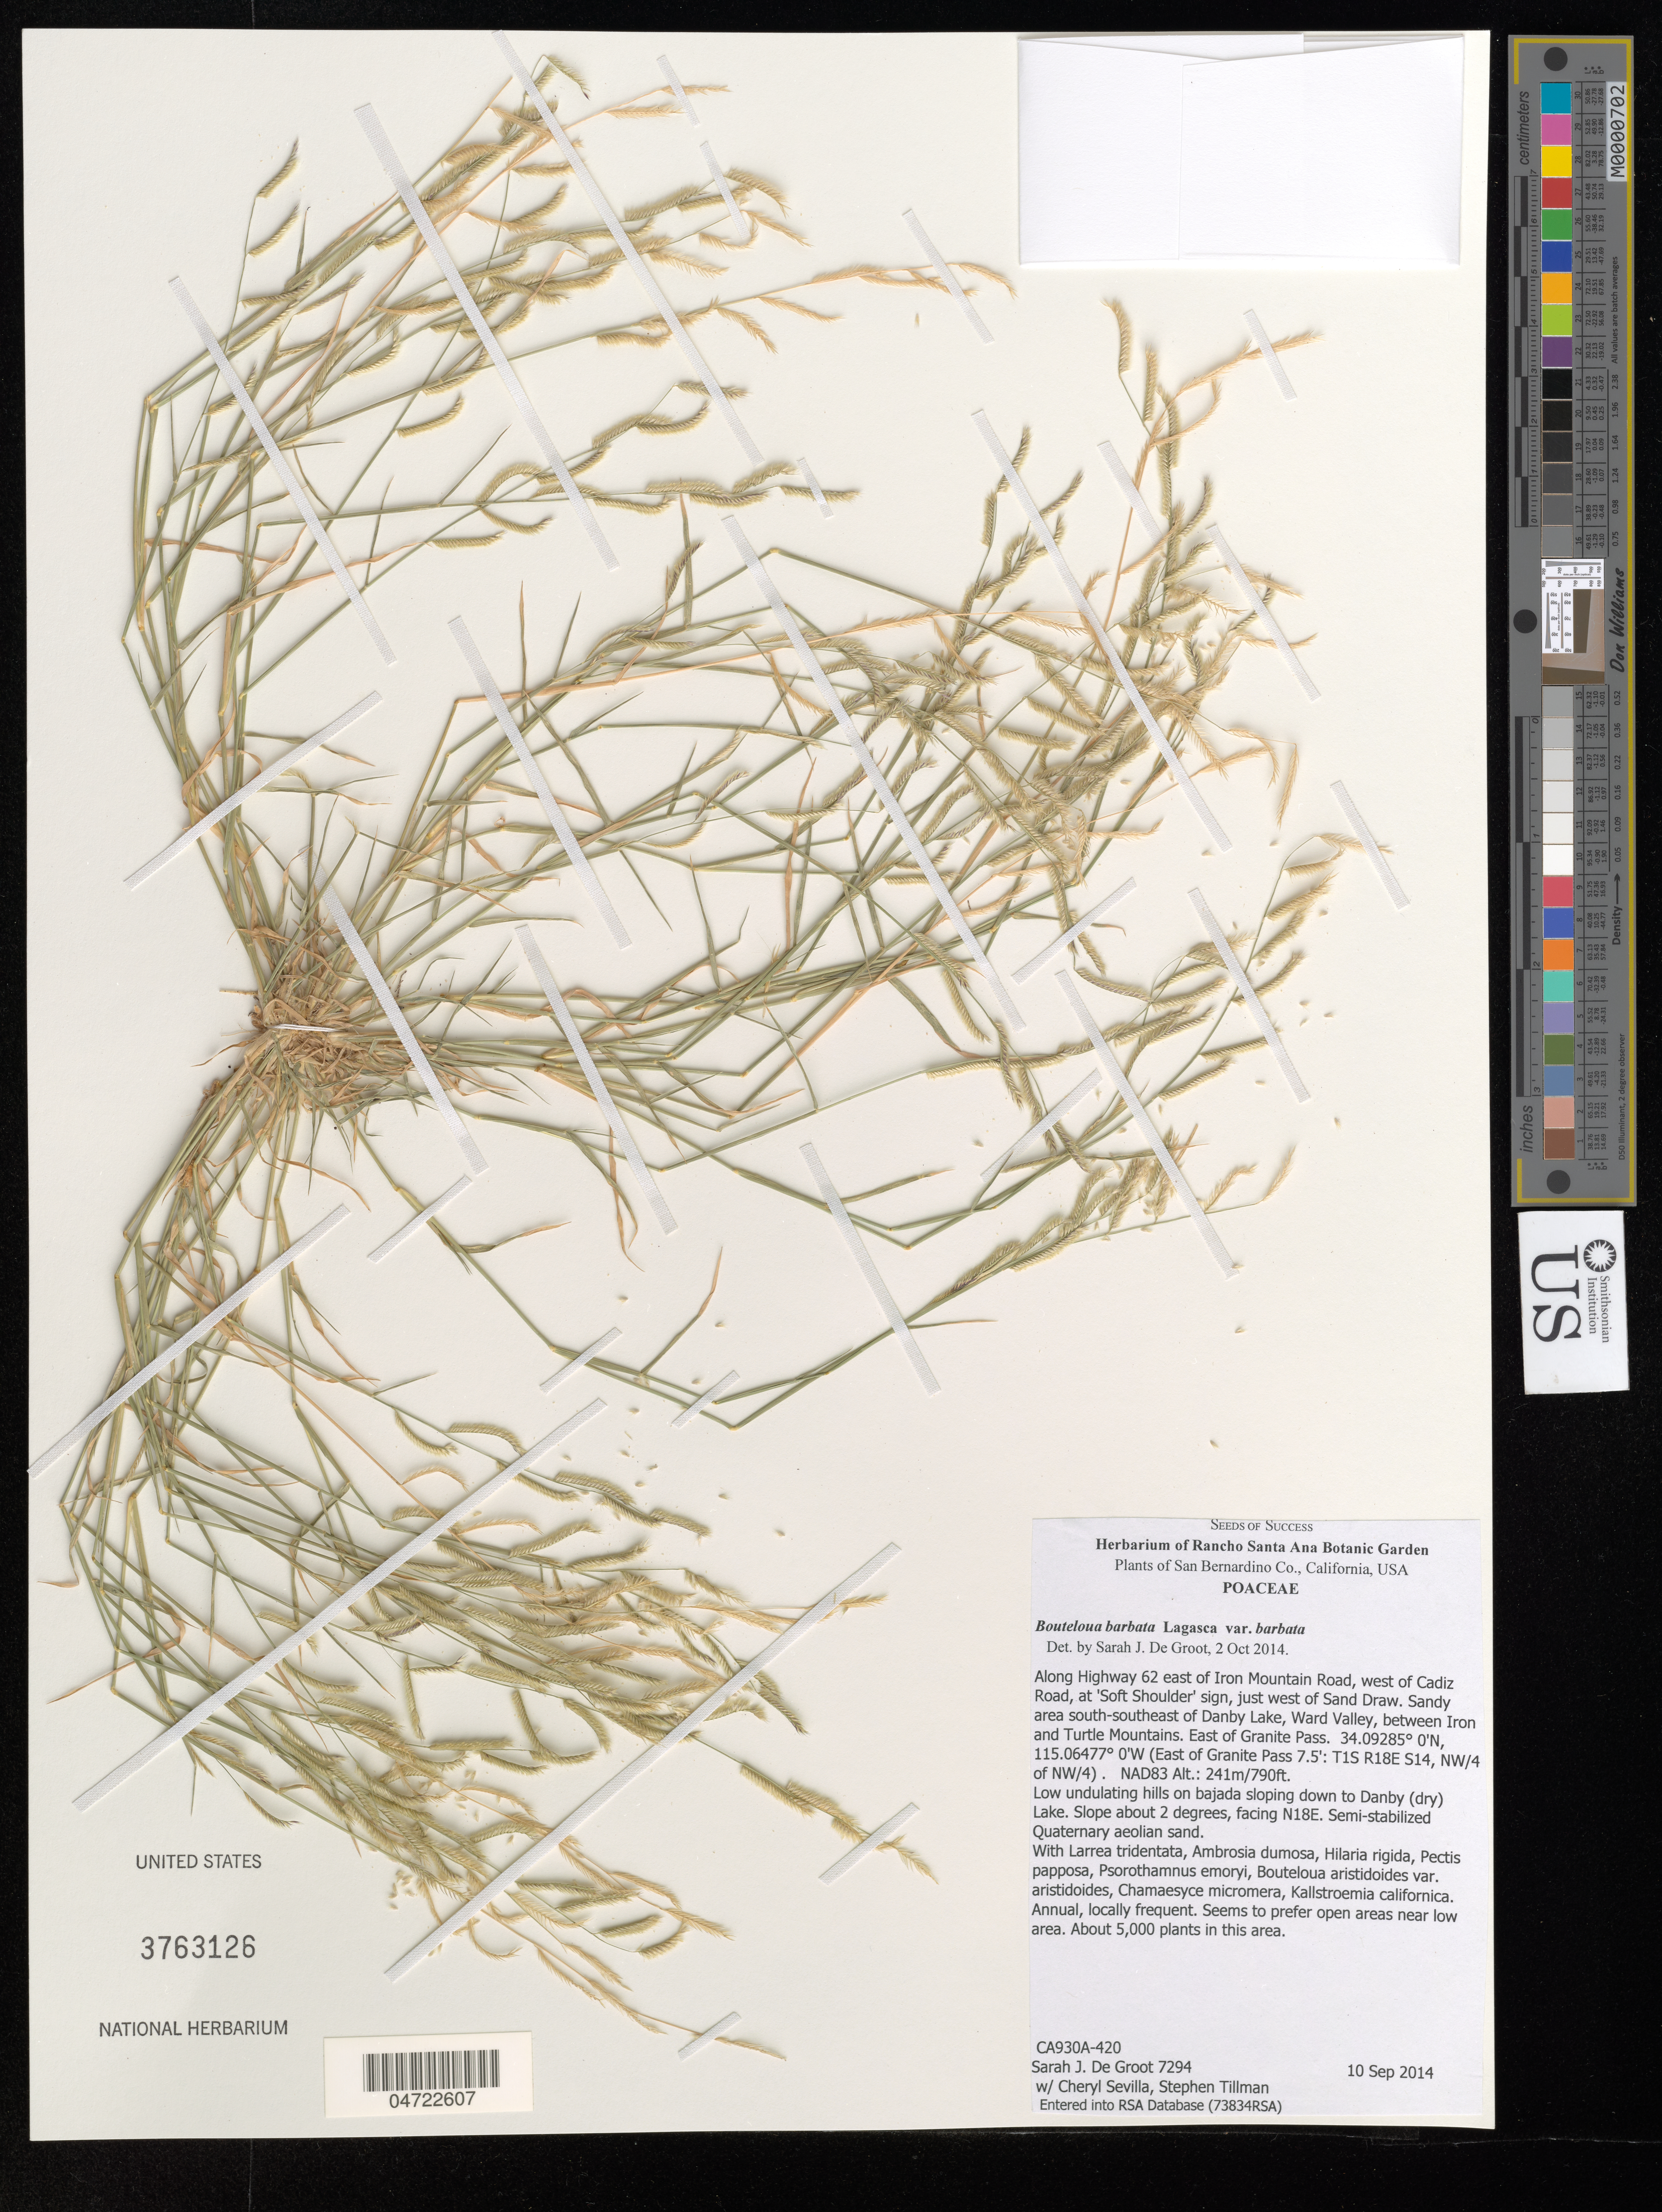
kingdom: Plantae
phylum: Tracheophyta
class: Liliopsida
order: Poales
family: Poaceae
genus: Bouteloua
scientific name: Bouteloua barbata var. barbata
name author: Lagger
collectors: S. De Groot, C. Sevilla & S. Tillman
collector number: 7294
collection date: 2014-09-10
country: United States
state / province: California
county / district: San Bernardino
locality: San Bernardino Co. Along Highway 62 east of Iron Mountain Road, west of Cadiz Road, at 'Soft Shoulder' sign, just west of Sand Draw. Sandy area south-southeast of Danby Lake, Ward Valley, between Iron and Turtle Mountains. East of Granite Pass. (East of Granite Pass 7.5': T1S R18E S14, NW/4 of NW/4). Low undulating hills on bajada sloping down to Danby (dry) Lake.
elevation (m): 241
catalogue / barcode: US 3763126